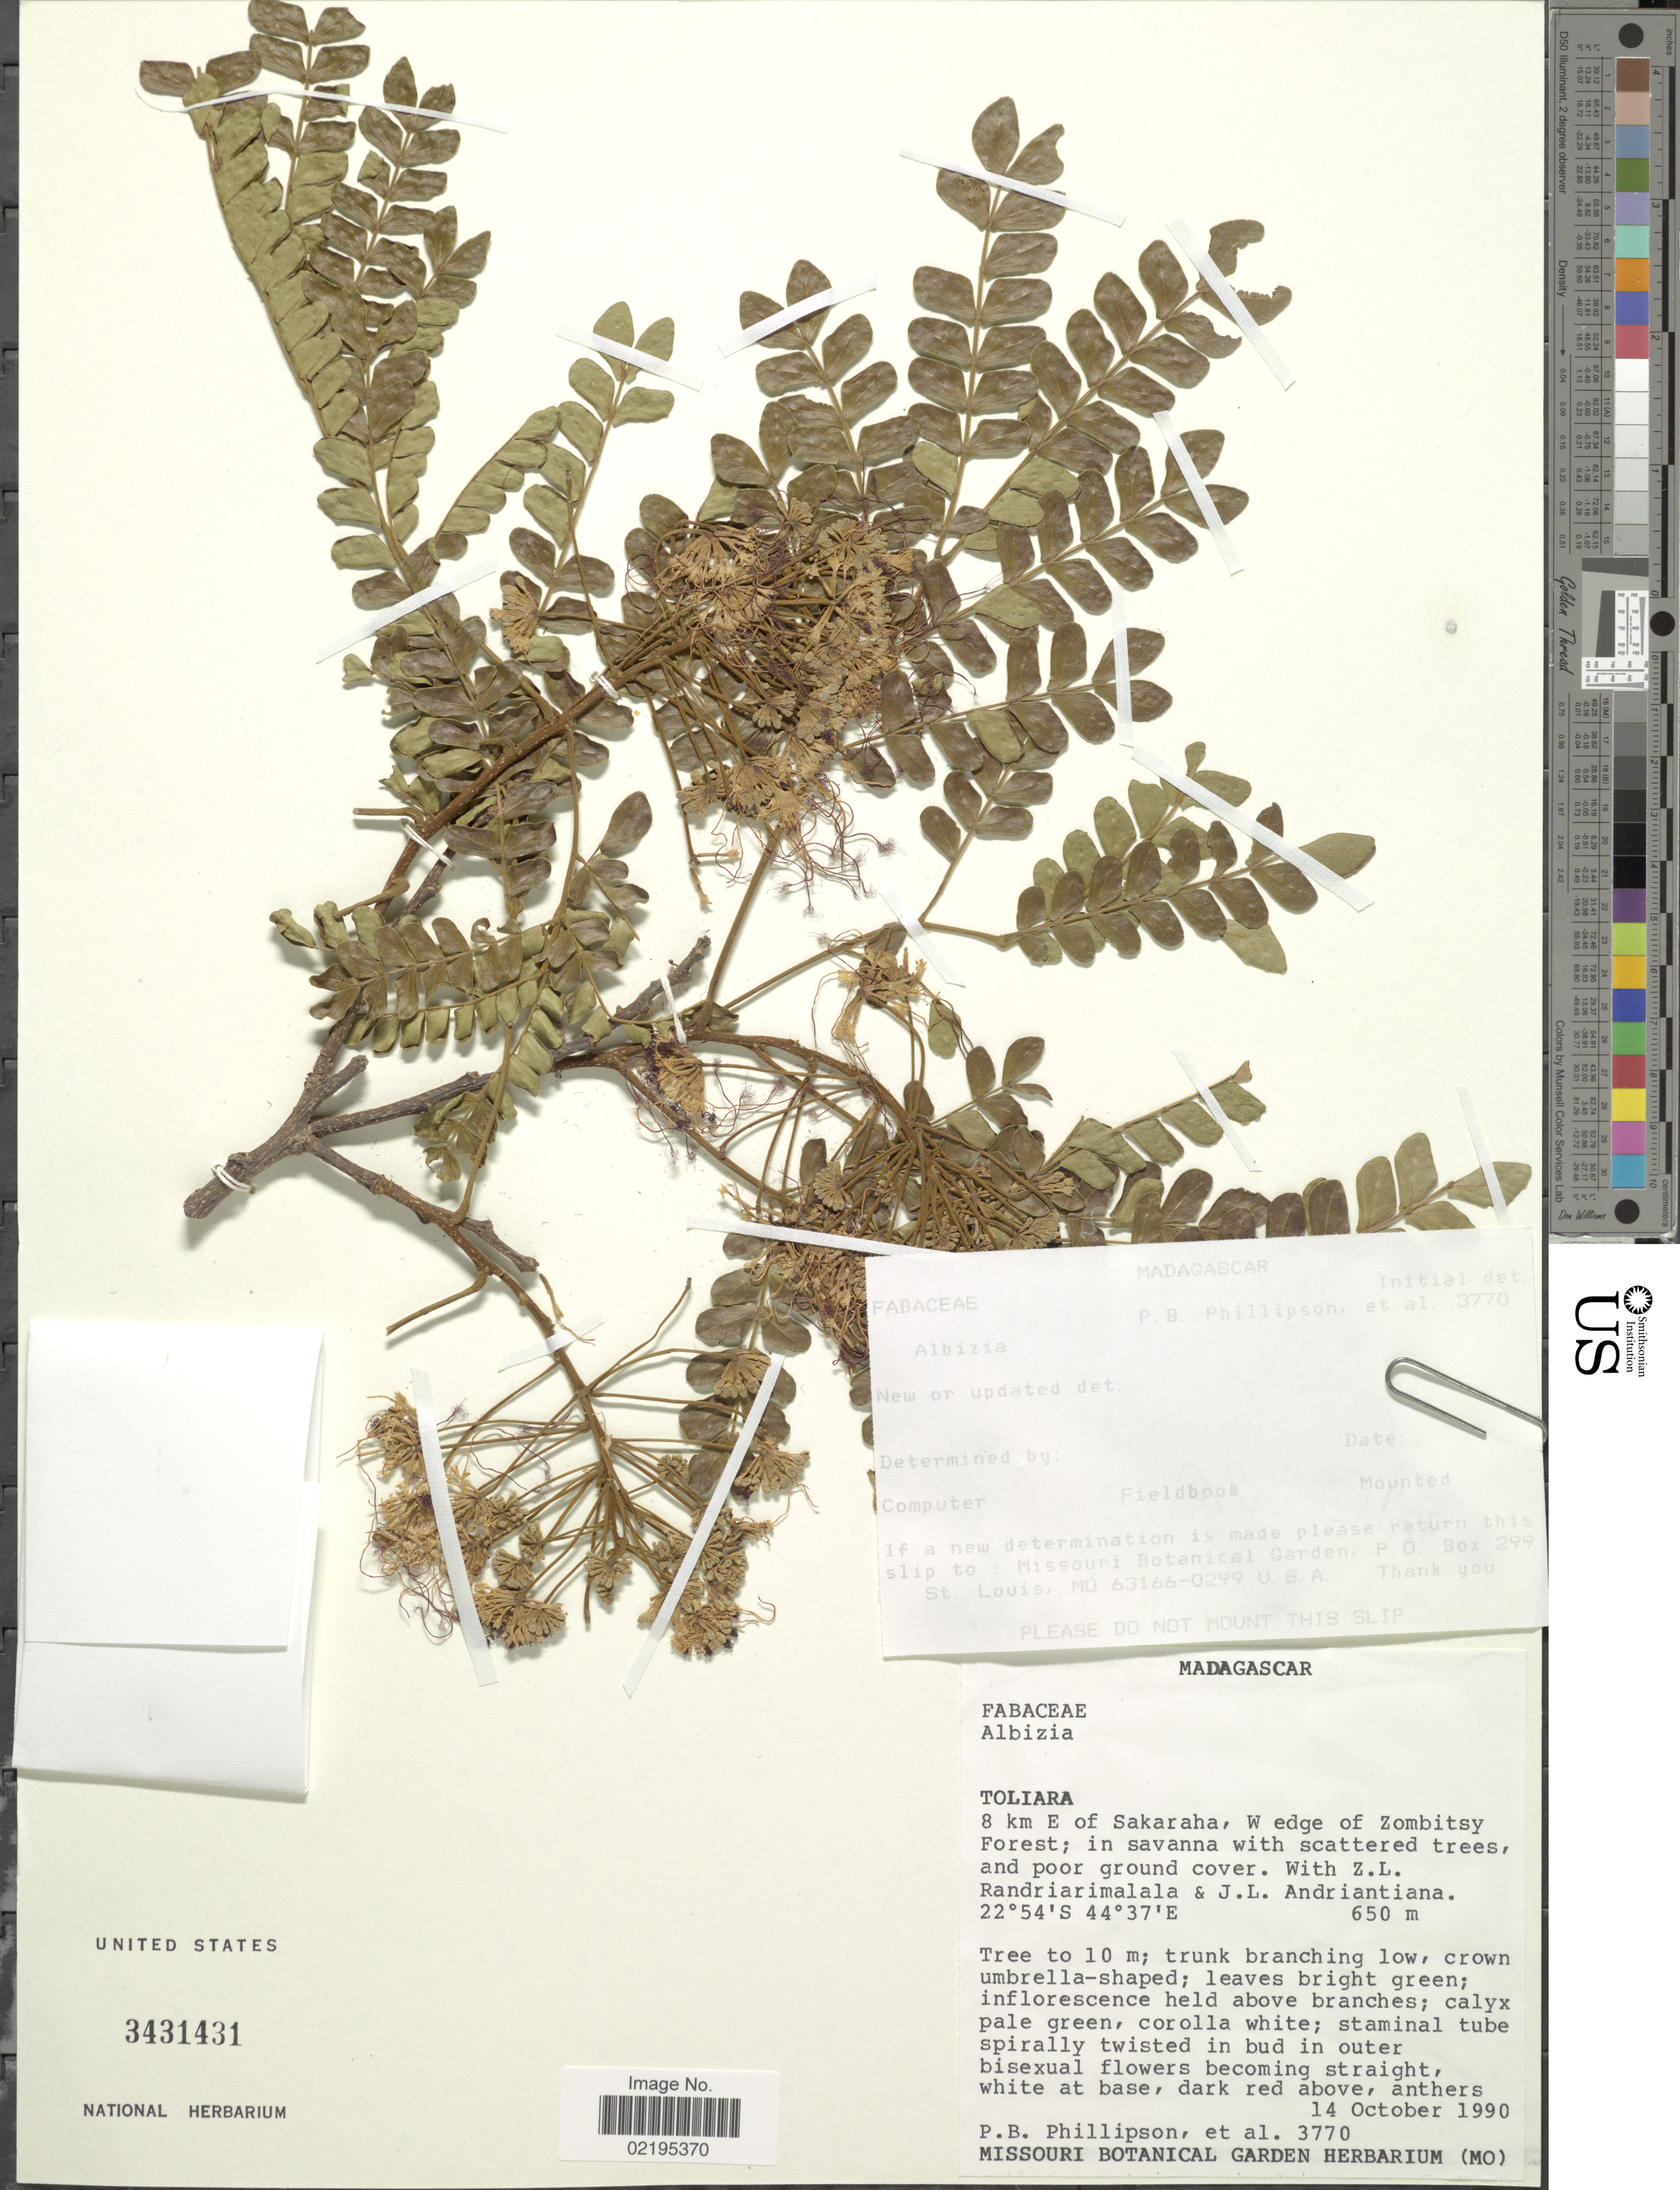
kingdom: Plantae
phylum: Tracheophyta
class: Magnoliopsida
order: Fabales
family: Fabaceae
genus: Albizia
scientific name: Albizia sp.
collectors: P. B. Phillipson, Z. Randriarimalala & J. Andriantiana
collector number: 3770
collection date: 1990-10-14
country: Madagascar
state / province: Atsimo-Andrefana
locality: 8 km E of Sakaraha, W edge of Zombitsy Forest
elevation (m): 650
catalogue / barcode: US 3431431